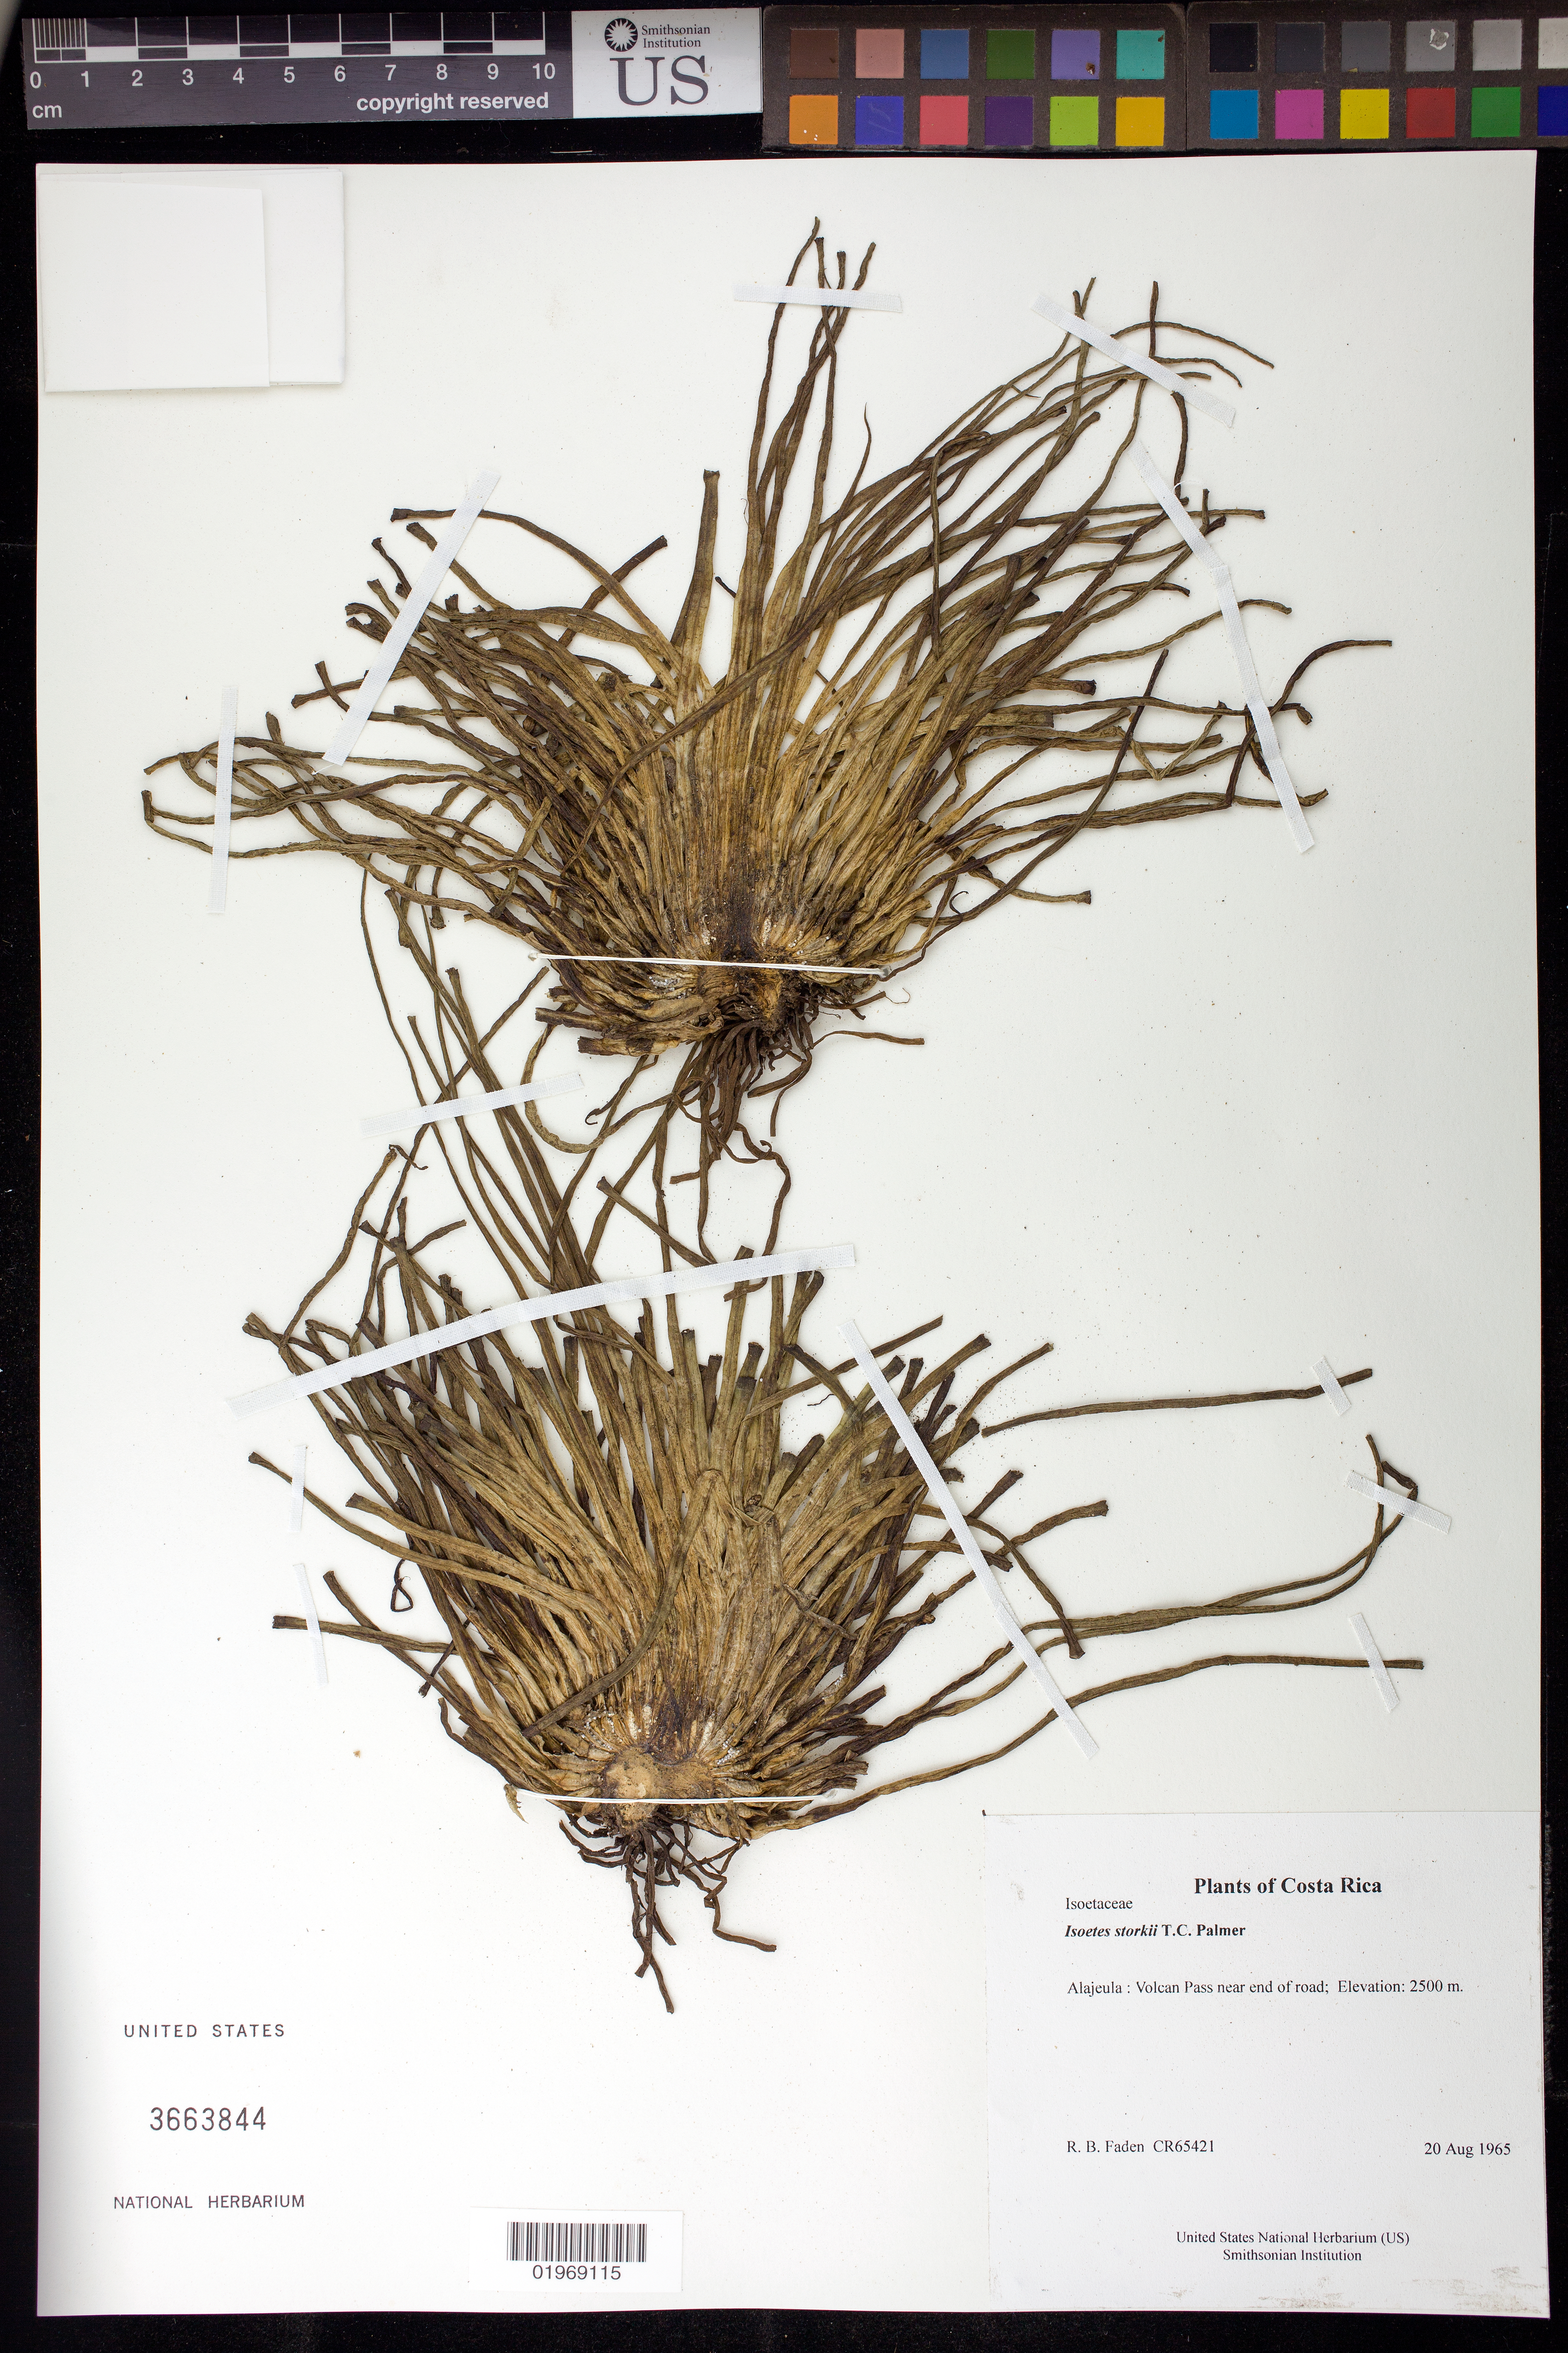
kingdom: Plantae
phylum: Tracheophyta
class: Lycopodiopsida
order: Isoetales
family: Isoetaceae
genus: Isoetes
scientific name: Isoetes storkii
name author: T.C. Palmer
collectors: R. B. Faden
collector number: CR65421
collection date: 1965-08-20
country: Costa Rica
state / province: Alajuela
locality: Volcan Pass near end of road.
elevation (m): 2500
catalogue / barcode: US 3663844